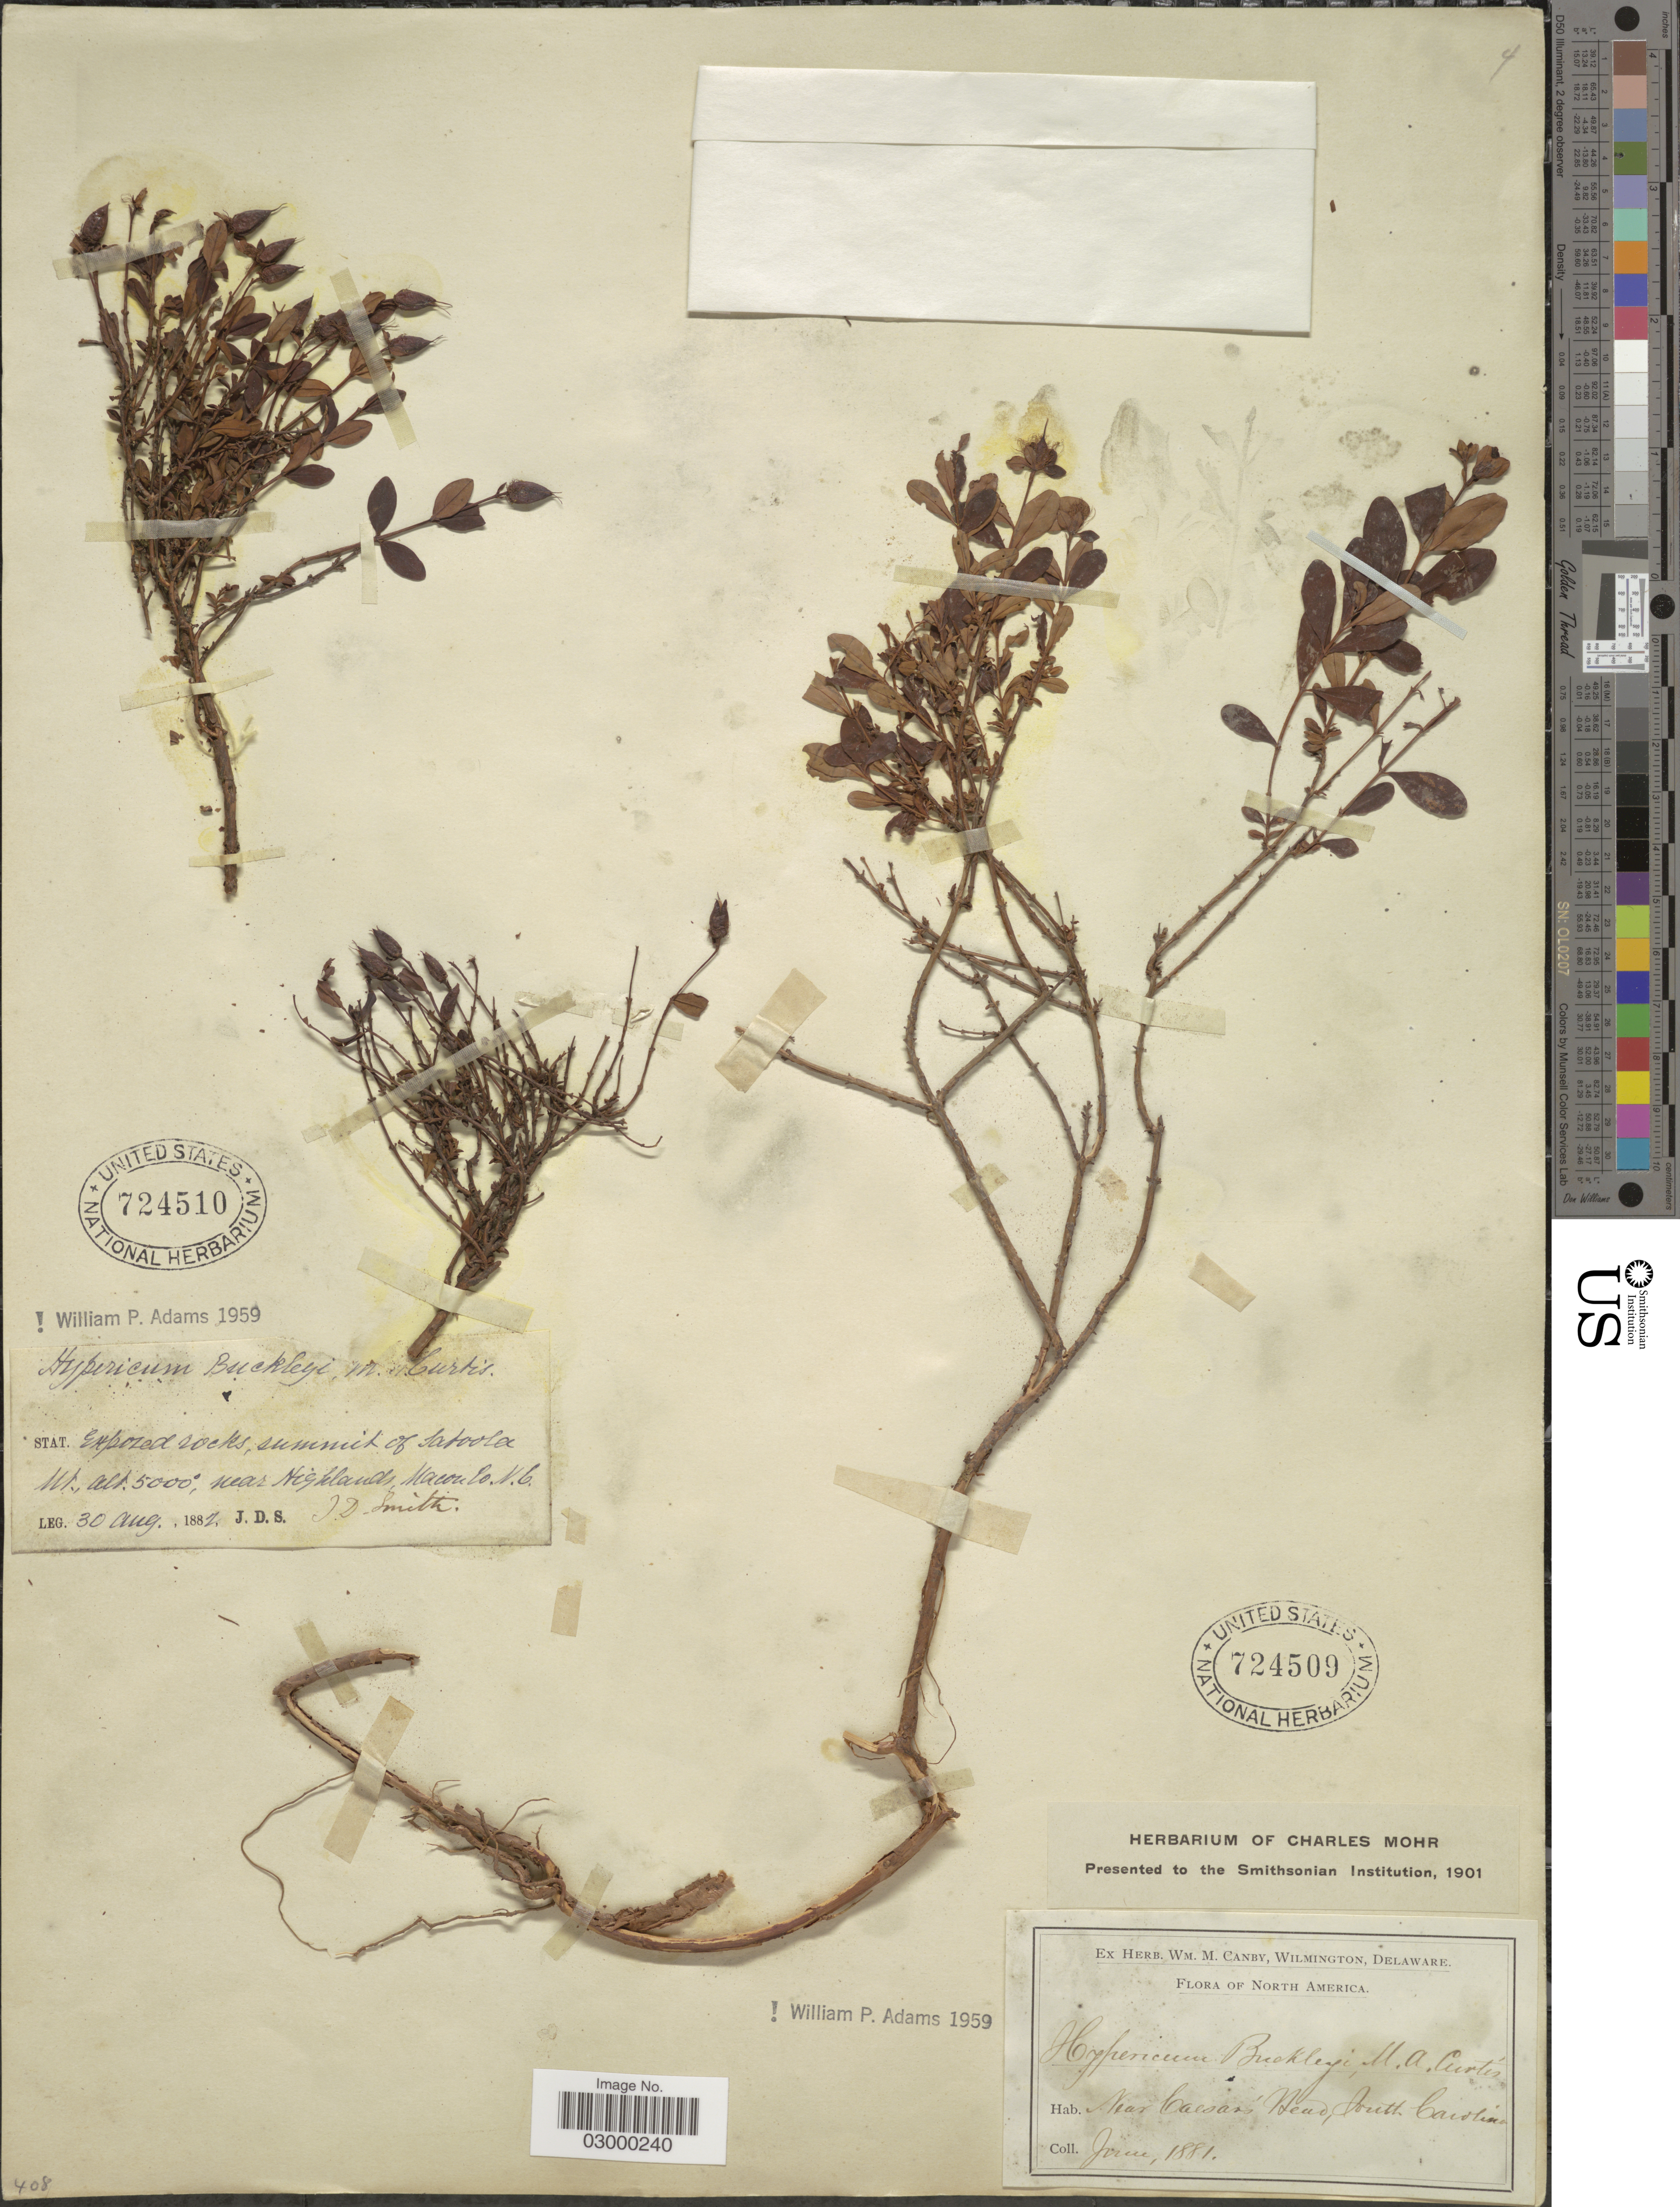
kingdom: Plantae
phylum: Tracheophyta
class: Magnoliopsida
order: Malpighiales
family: Hypericaceae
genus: Hypericum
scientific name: Hypericum buckleyi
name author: M.A. Curtis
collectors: J. Donnell Smith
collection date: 1882-08-30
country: United States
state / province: North Carolina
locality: Stat. Exposed rocks, summit of Satoola Mt., near Highland, Macon Co.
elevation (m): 1524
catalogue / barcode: US 724510-2